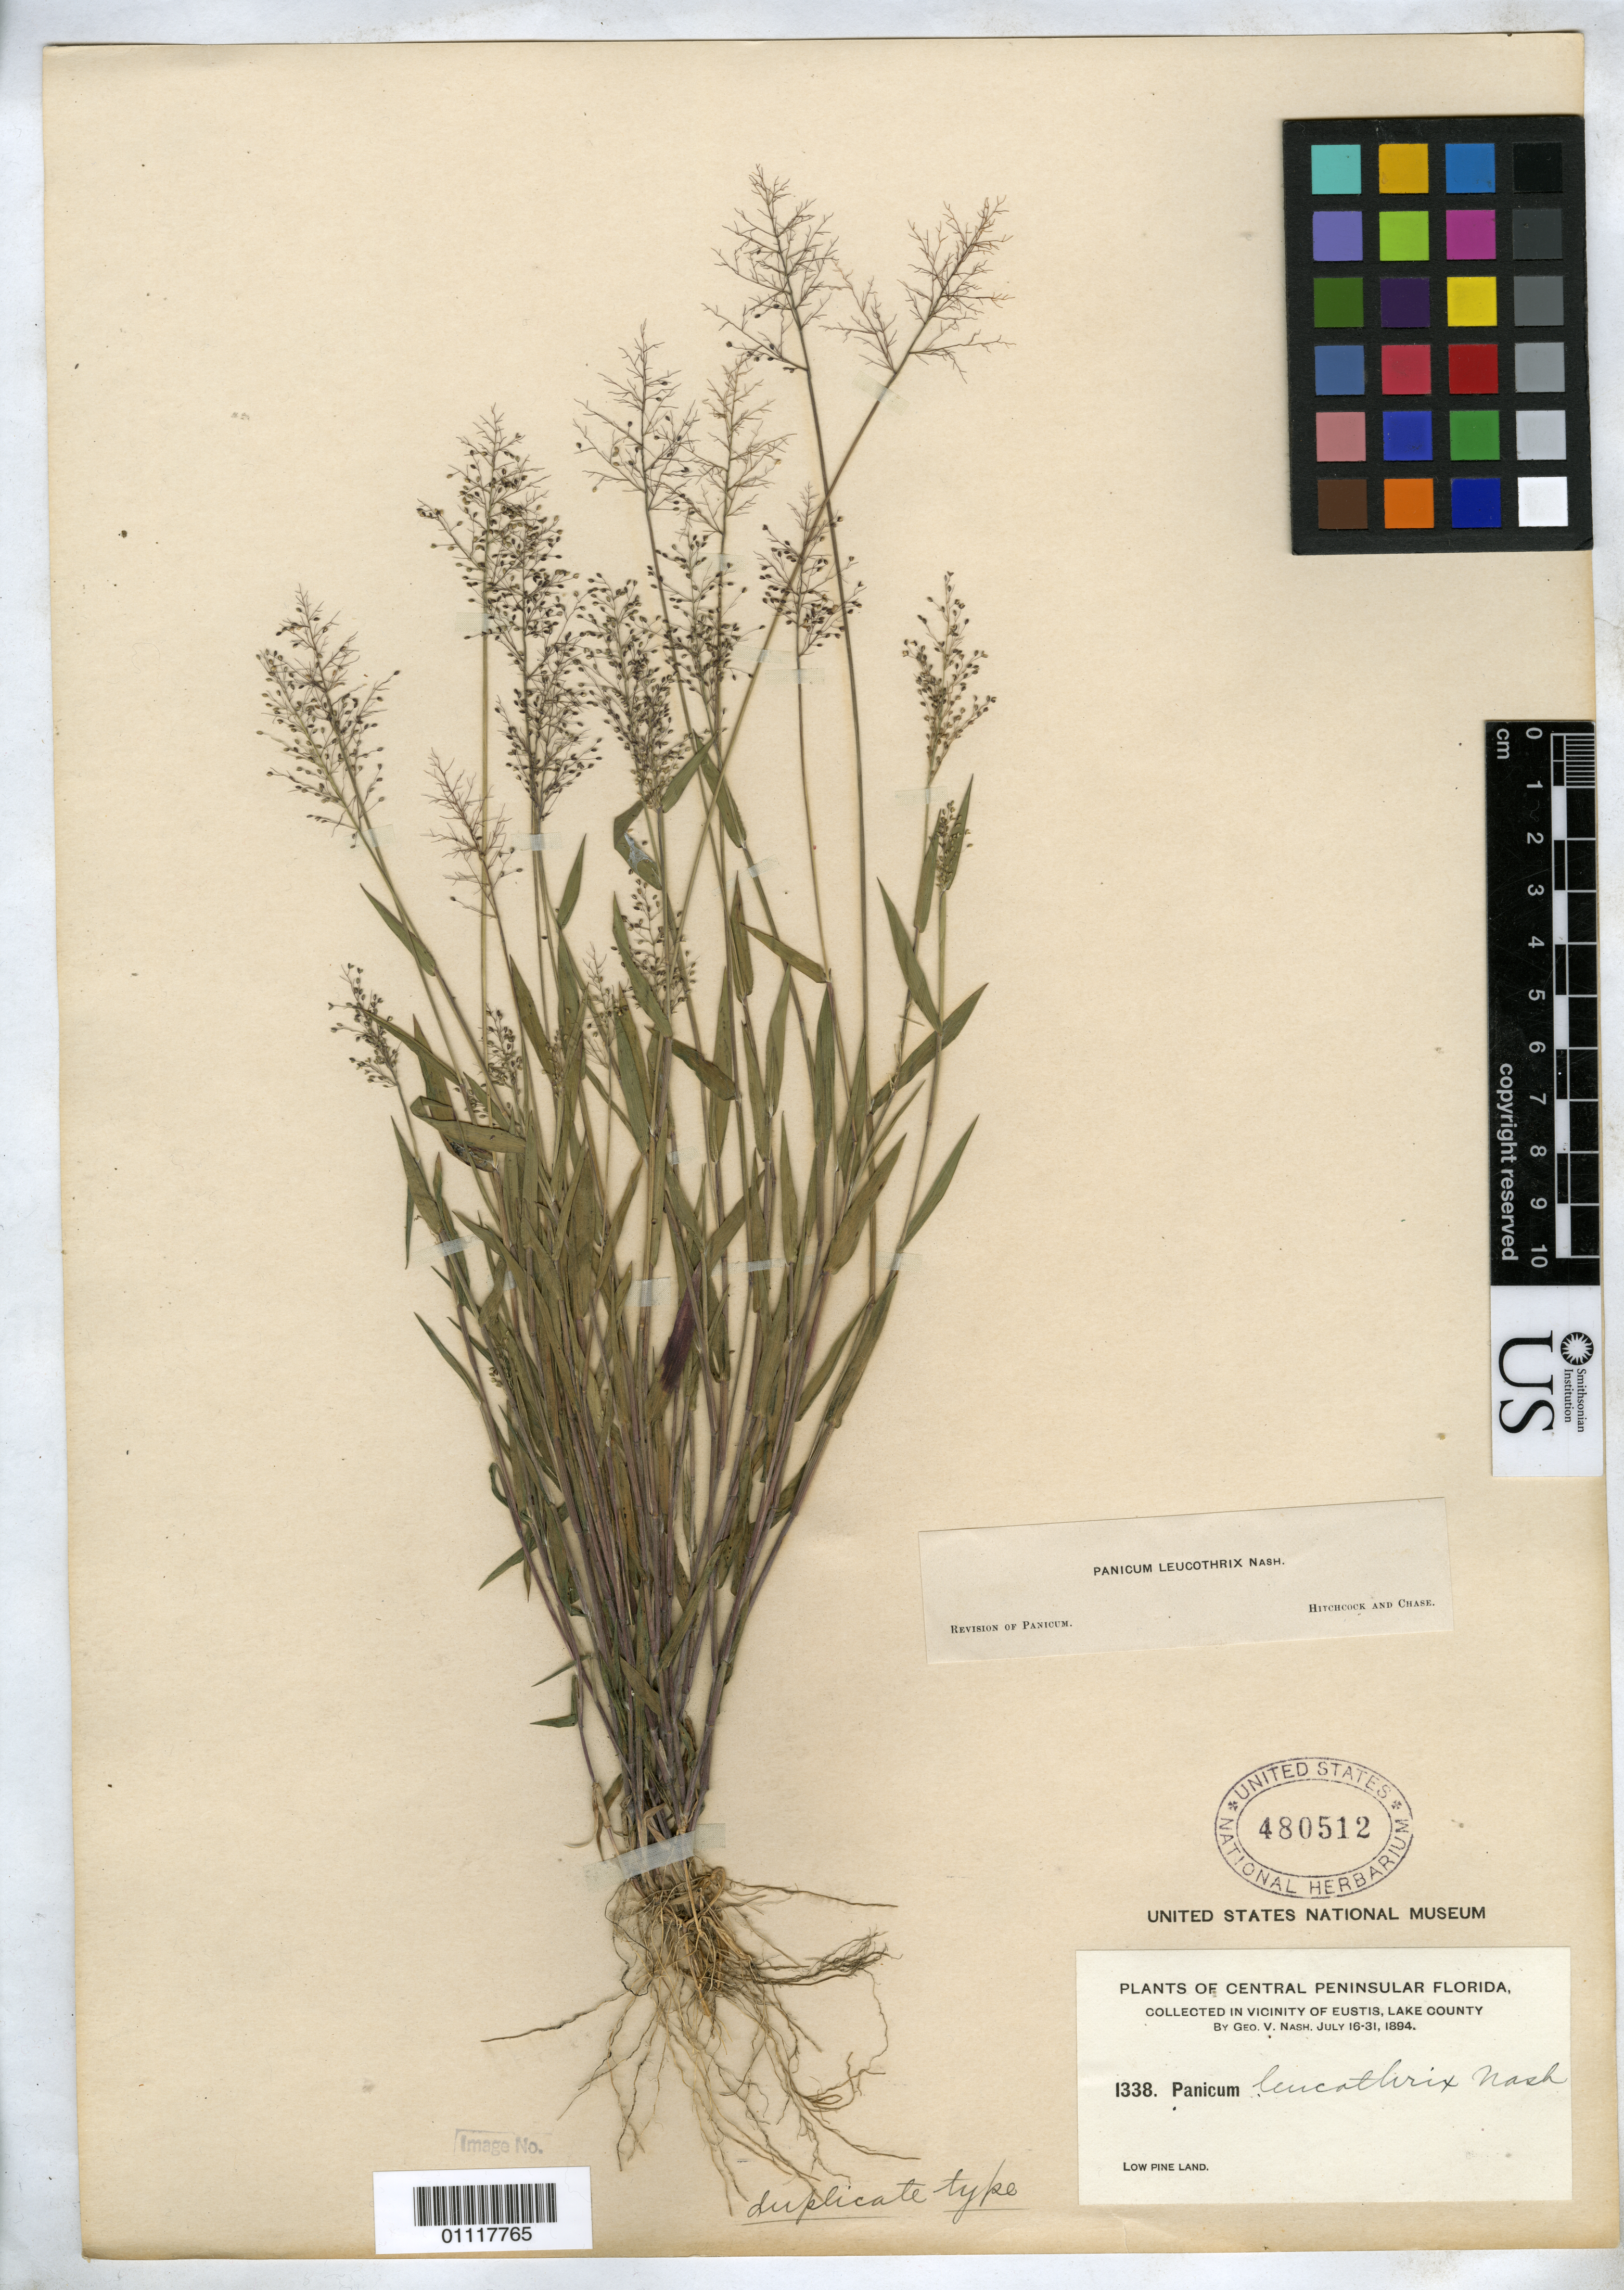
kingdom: Plantae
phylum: Tracheophyta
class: Liliopsida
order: Poales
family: Poaceae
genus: Panicum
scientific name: Panicum leucothrix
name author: Nash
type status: Isotype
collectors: G. V. Nash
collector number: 1338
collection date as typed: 16 Jul 1894 to 31 Jul 1894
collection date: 1894-07-16/1894-07-31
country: United States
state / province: Florida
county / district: Lake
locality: Vicinity of Eustis, Lake County.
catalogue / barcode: US 480512